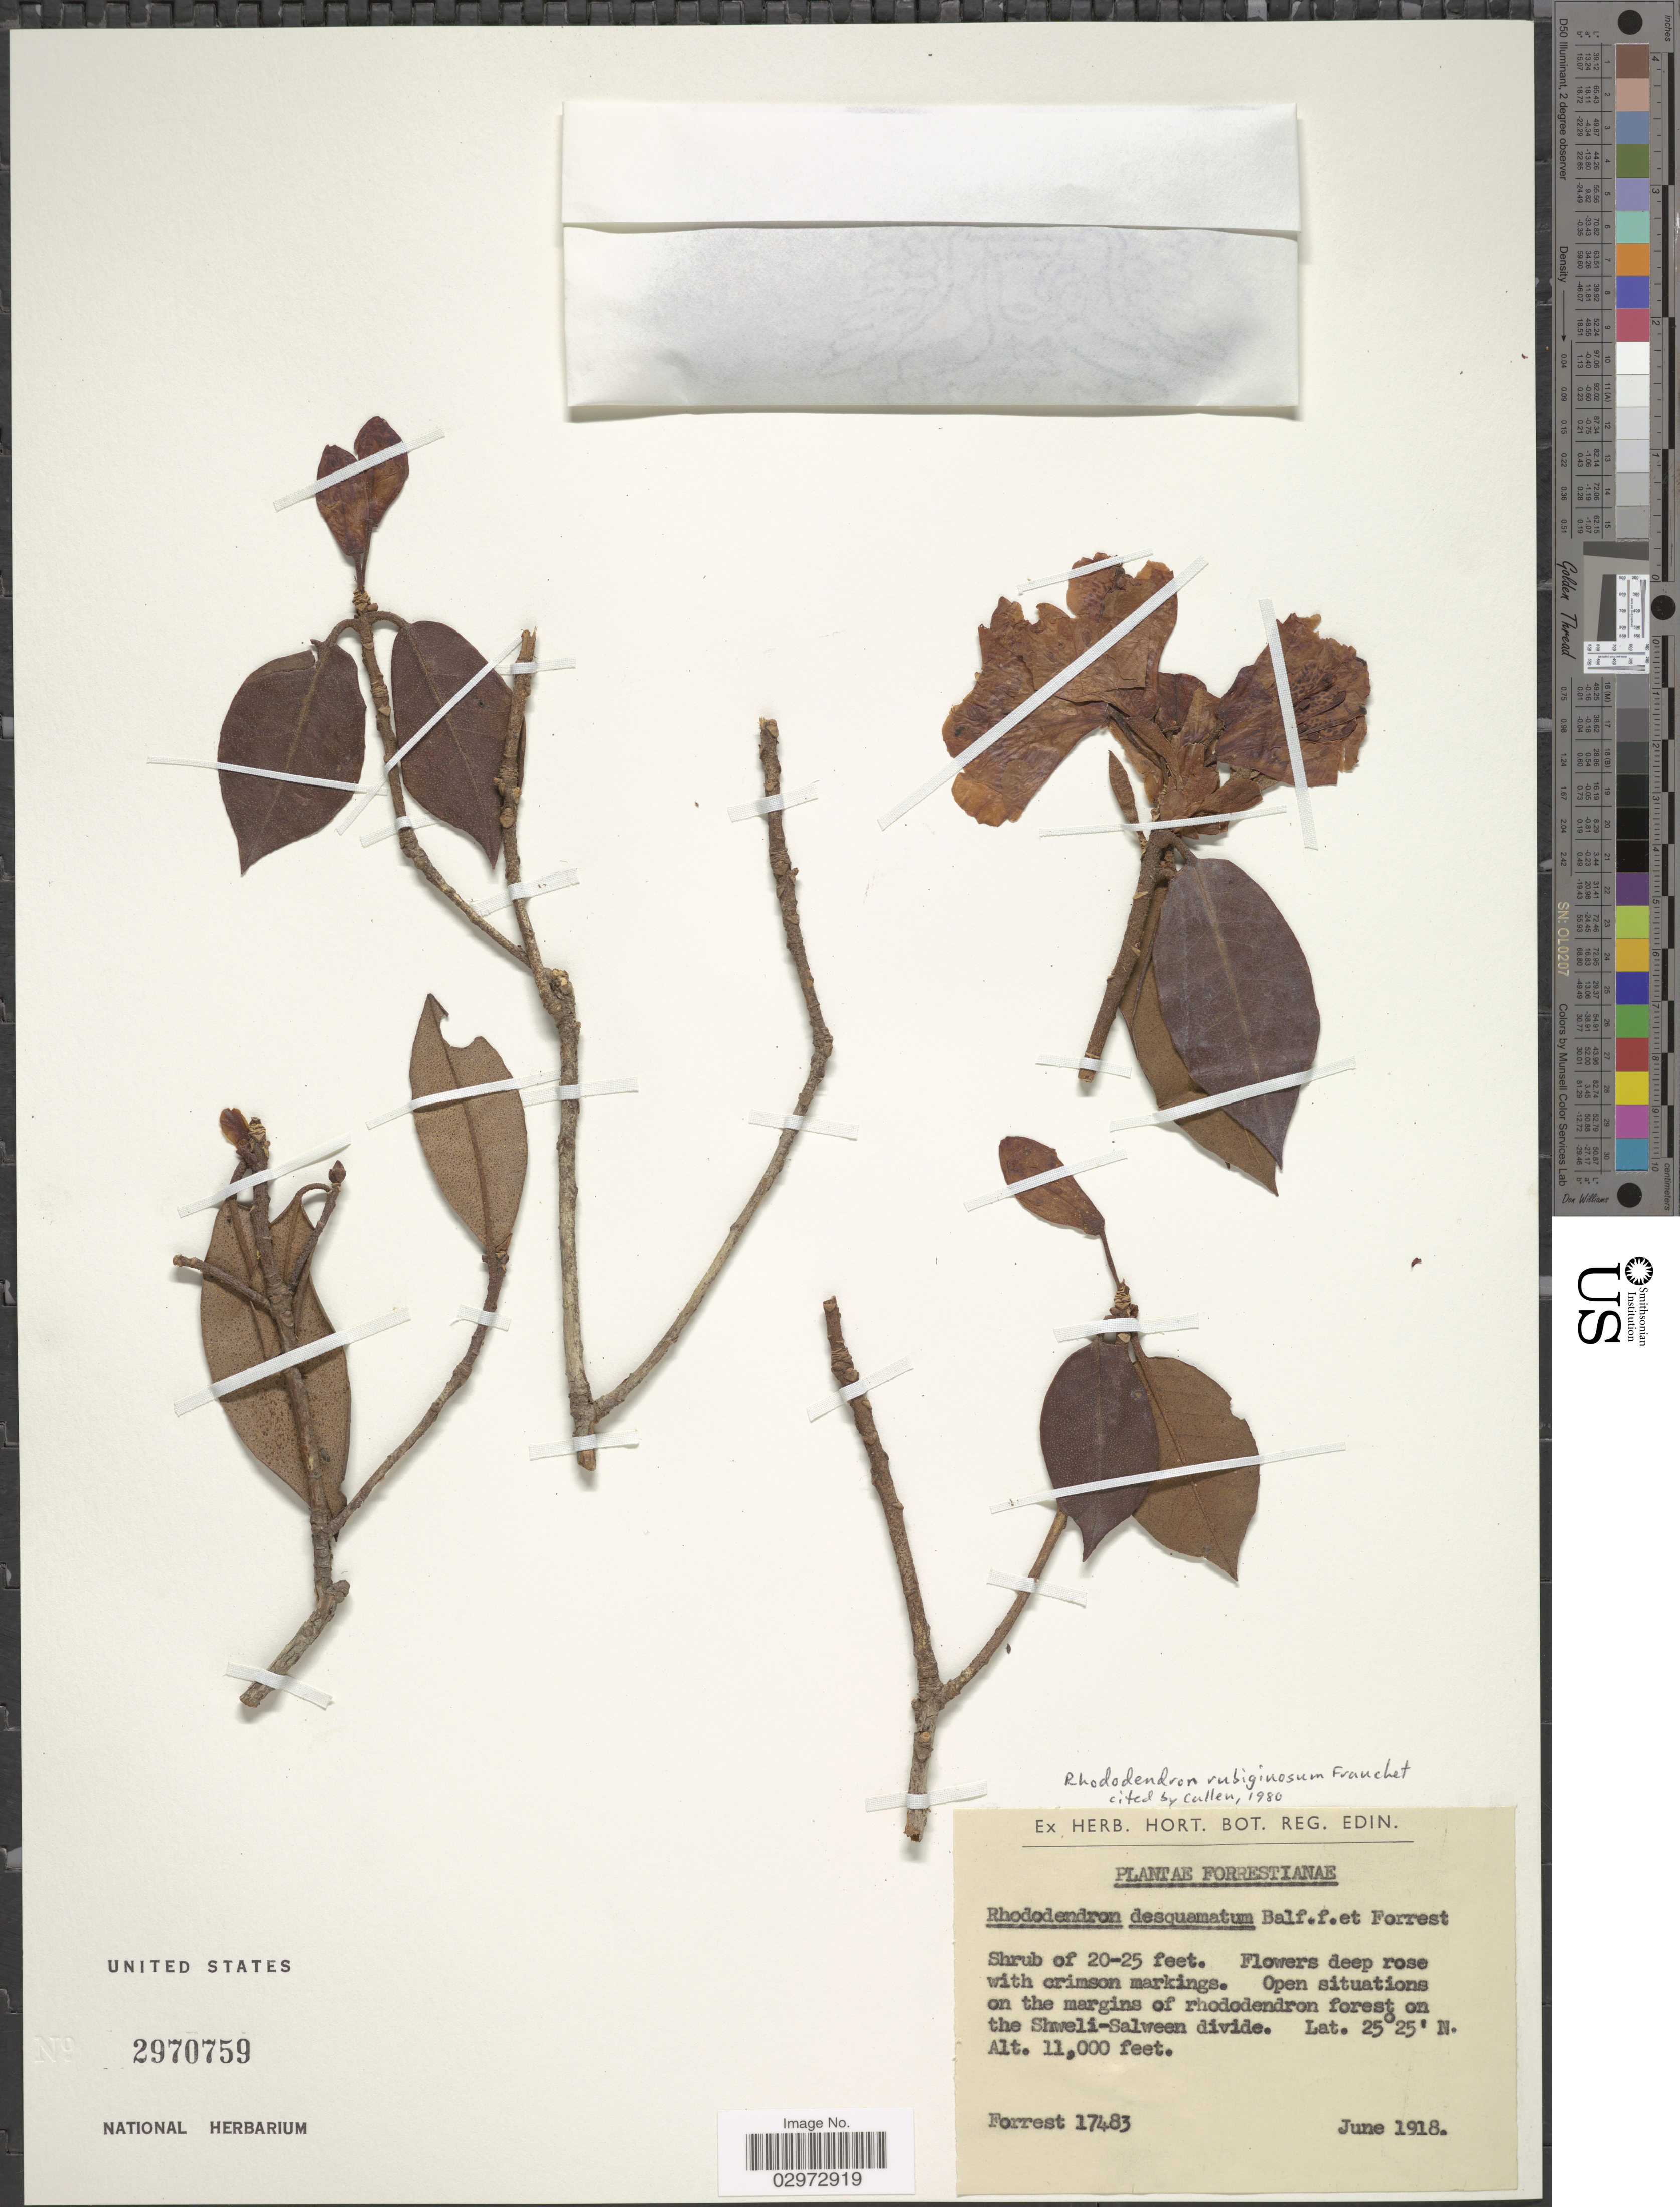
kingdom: Plantae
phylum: Tracheophyta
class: Magnoliopsida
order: Ericales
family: Ericaceae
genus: Rhododendron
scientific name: Rhododendron rubiginosum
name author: Franch.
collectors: -. Forrest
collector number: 17483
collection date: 1918-06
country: China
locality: Open situations on the margins of rhododendron forest on the Shweli-Salween divide.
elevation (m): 3353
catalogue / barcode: US 2970759